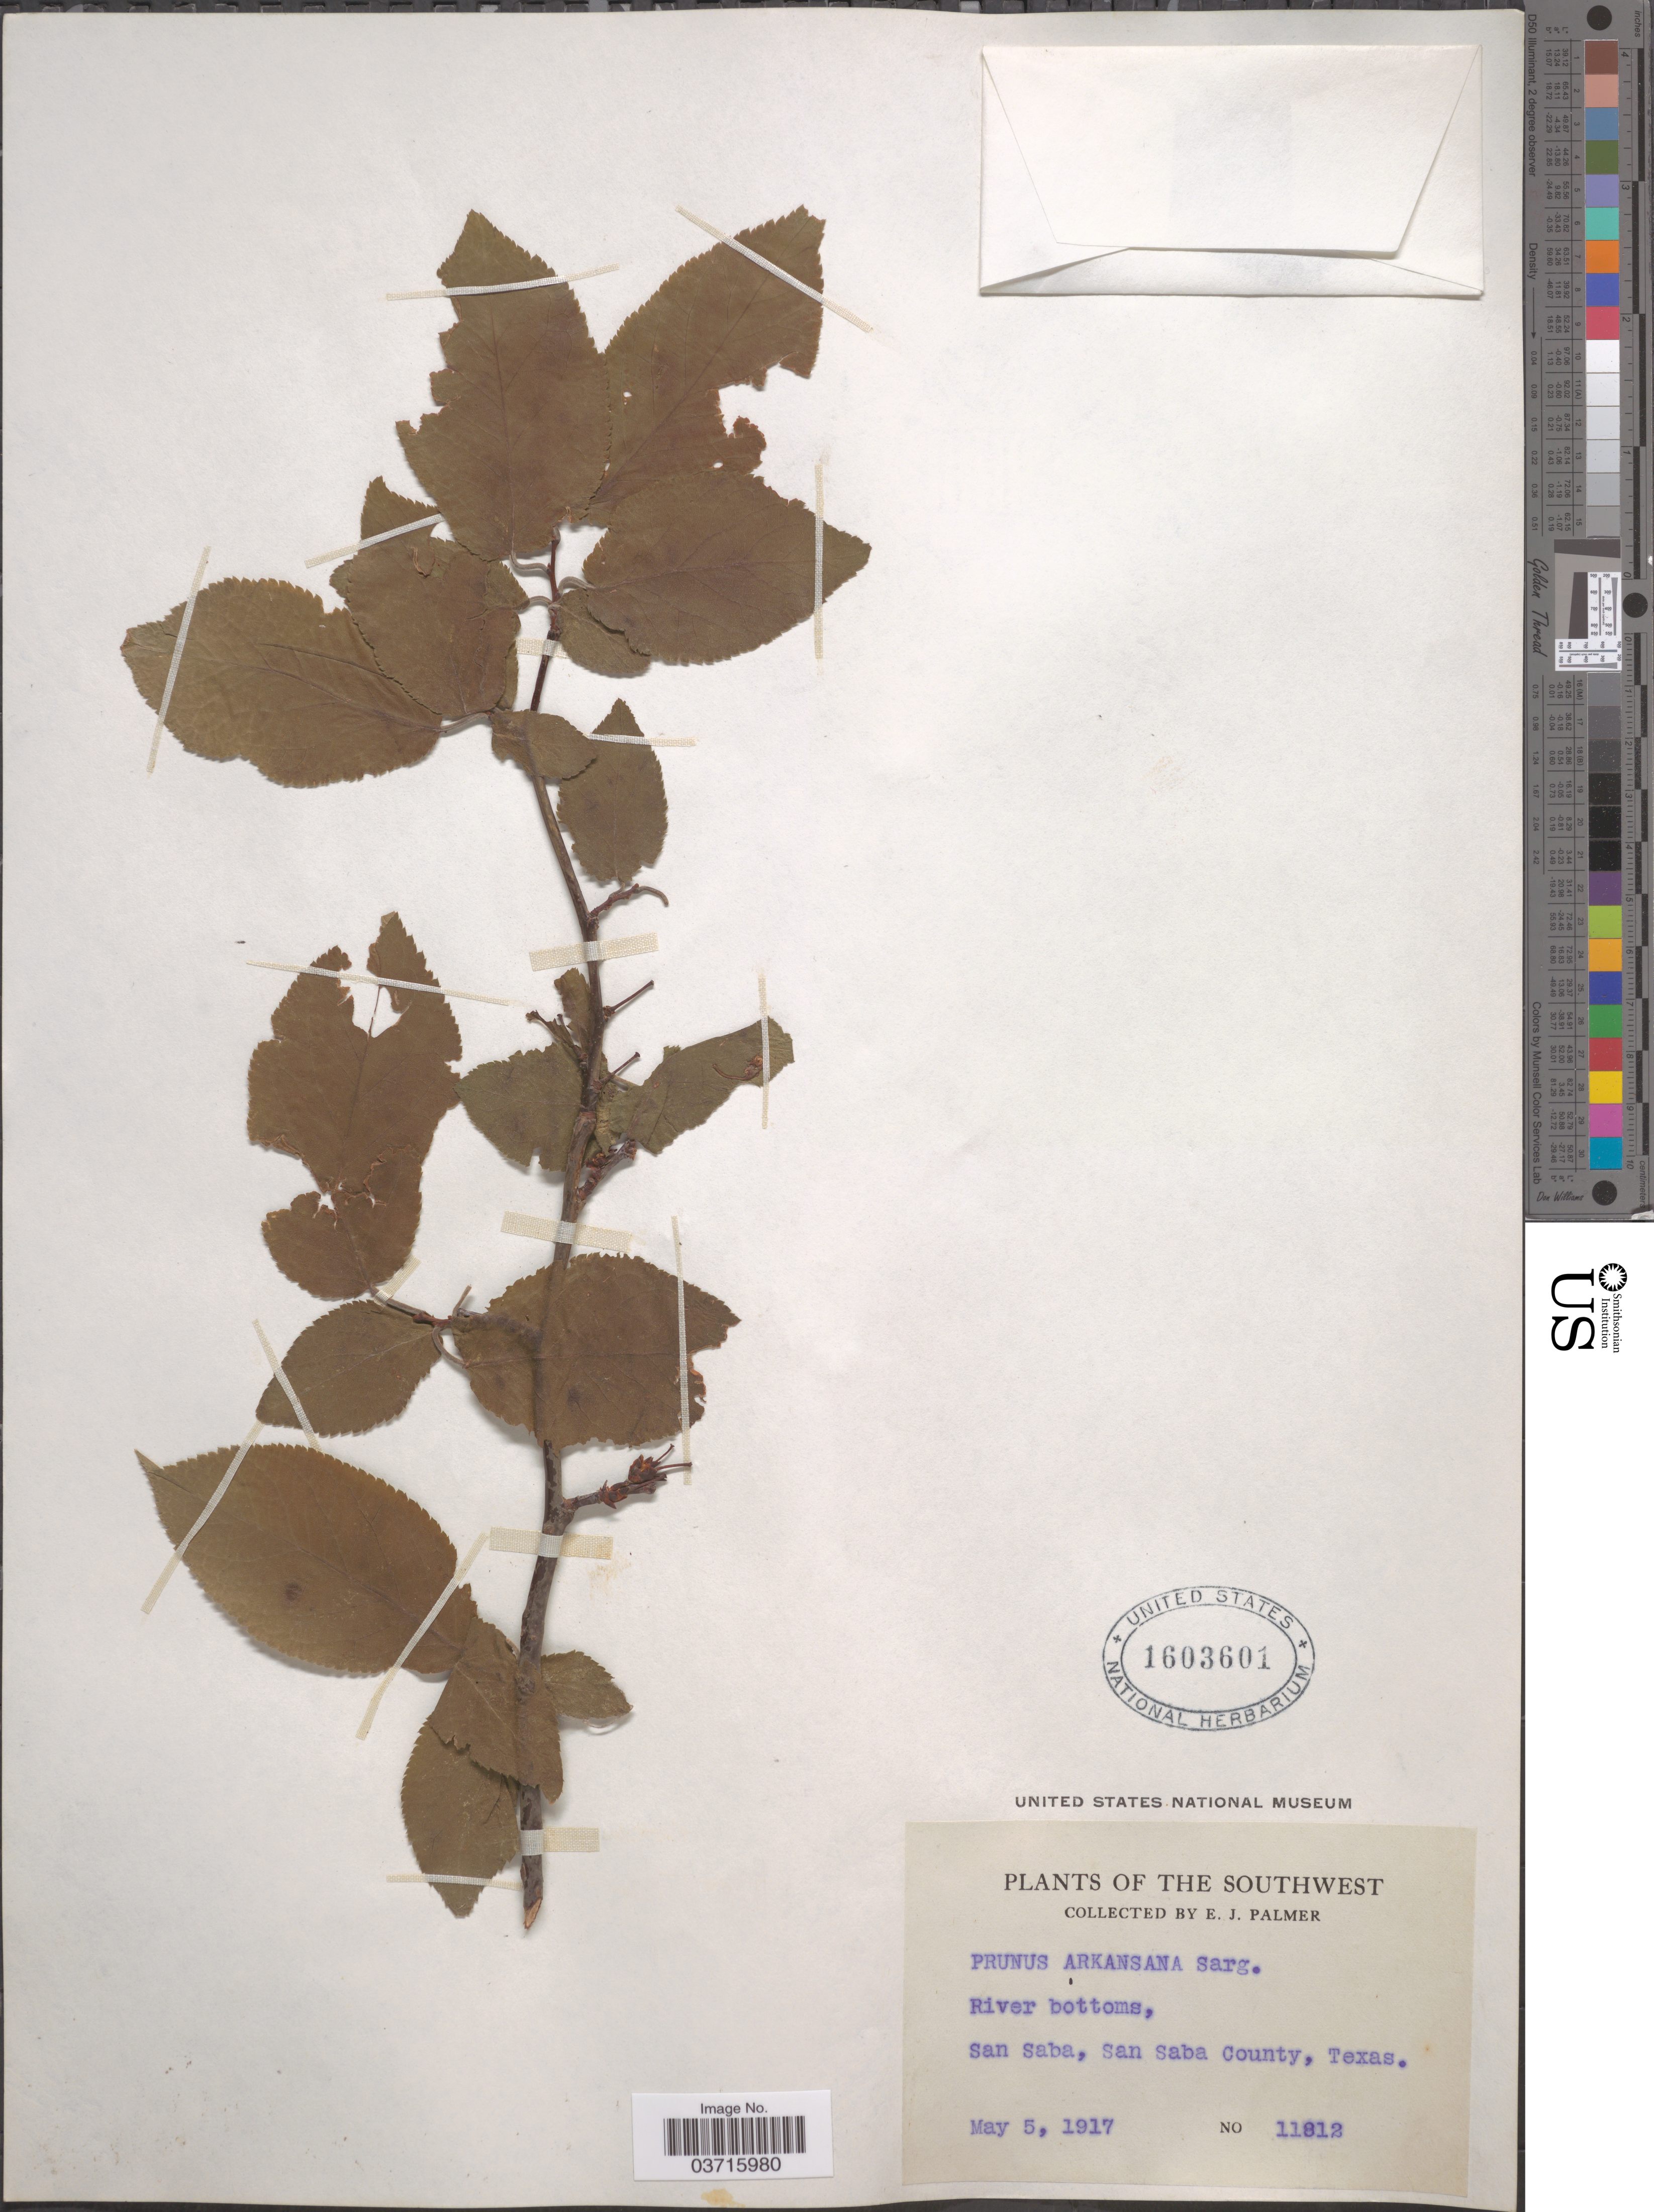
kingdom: Plantae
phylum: Tracheophyta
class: Magnoliopsida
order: Rosales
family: Rosaceae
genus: Prunus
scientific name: Prunus mexicana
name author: S. Watson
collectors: E. J. Palmer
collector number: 11812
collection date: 1917-05-05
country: United States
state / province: Texas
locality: The Southwest. River bottoms, San Saba, San Saba County.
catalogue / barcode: US 1603601